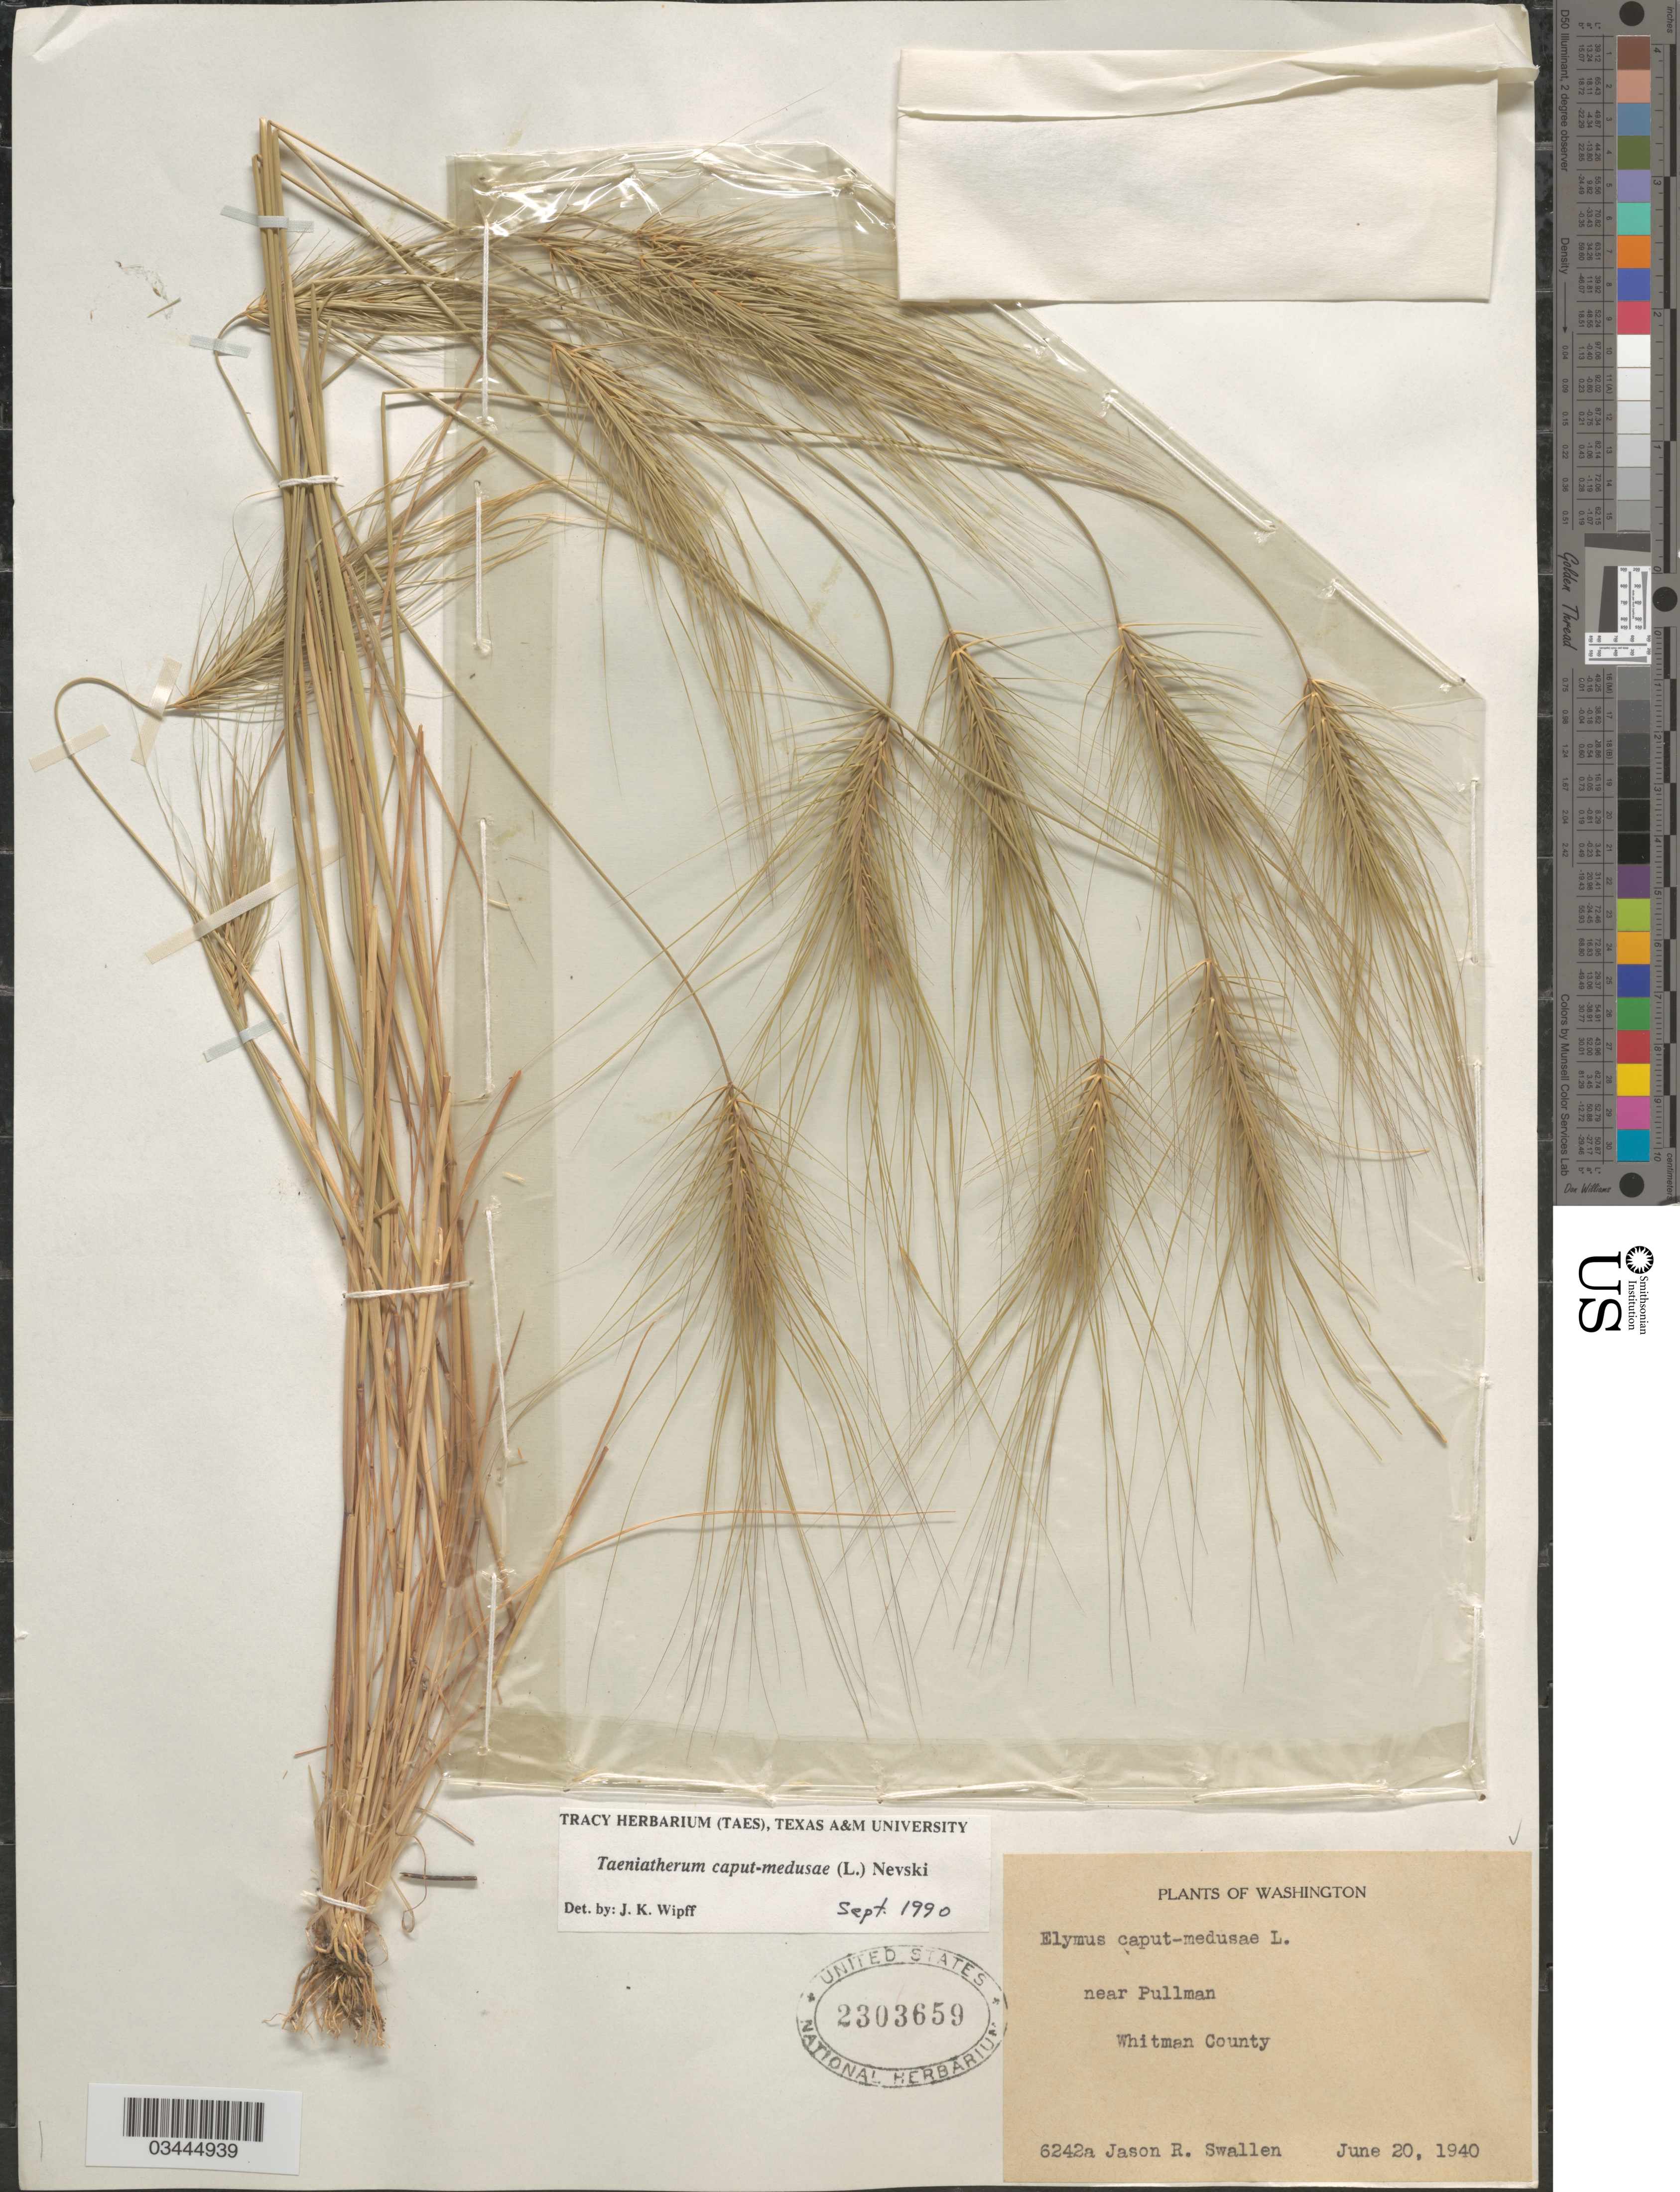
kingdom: Plantae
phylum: Tracheophyta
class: Liliopsida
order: Poales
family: Poaceae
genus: Taeniatherum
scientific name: Taeniatherum caput-medusae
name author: L.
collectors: J. R. Swallen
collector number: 6242a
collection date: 1940-06-20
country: United States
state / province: Washington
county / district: Whitman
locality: Near Pullman. Whitman County.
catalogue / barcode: US 2303659